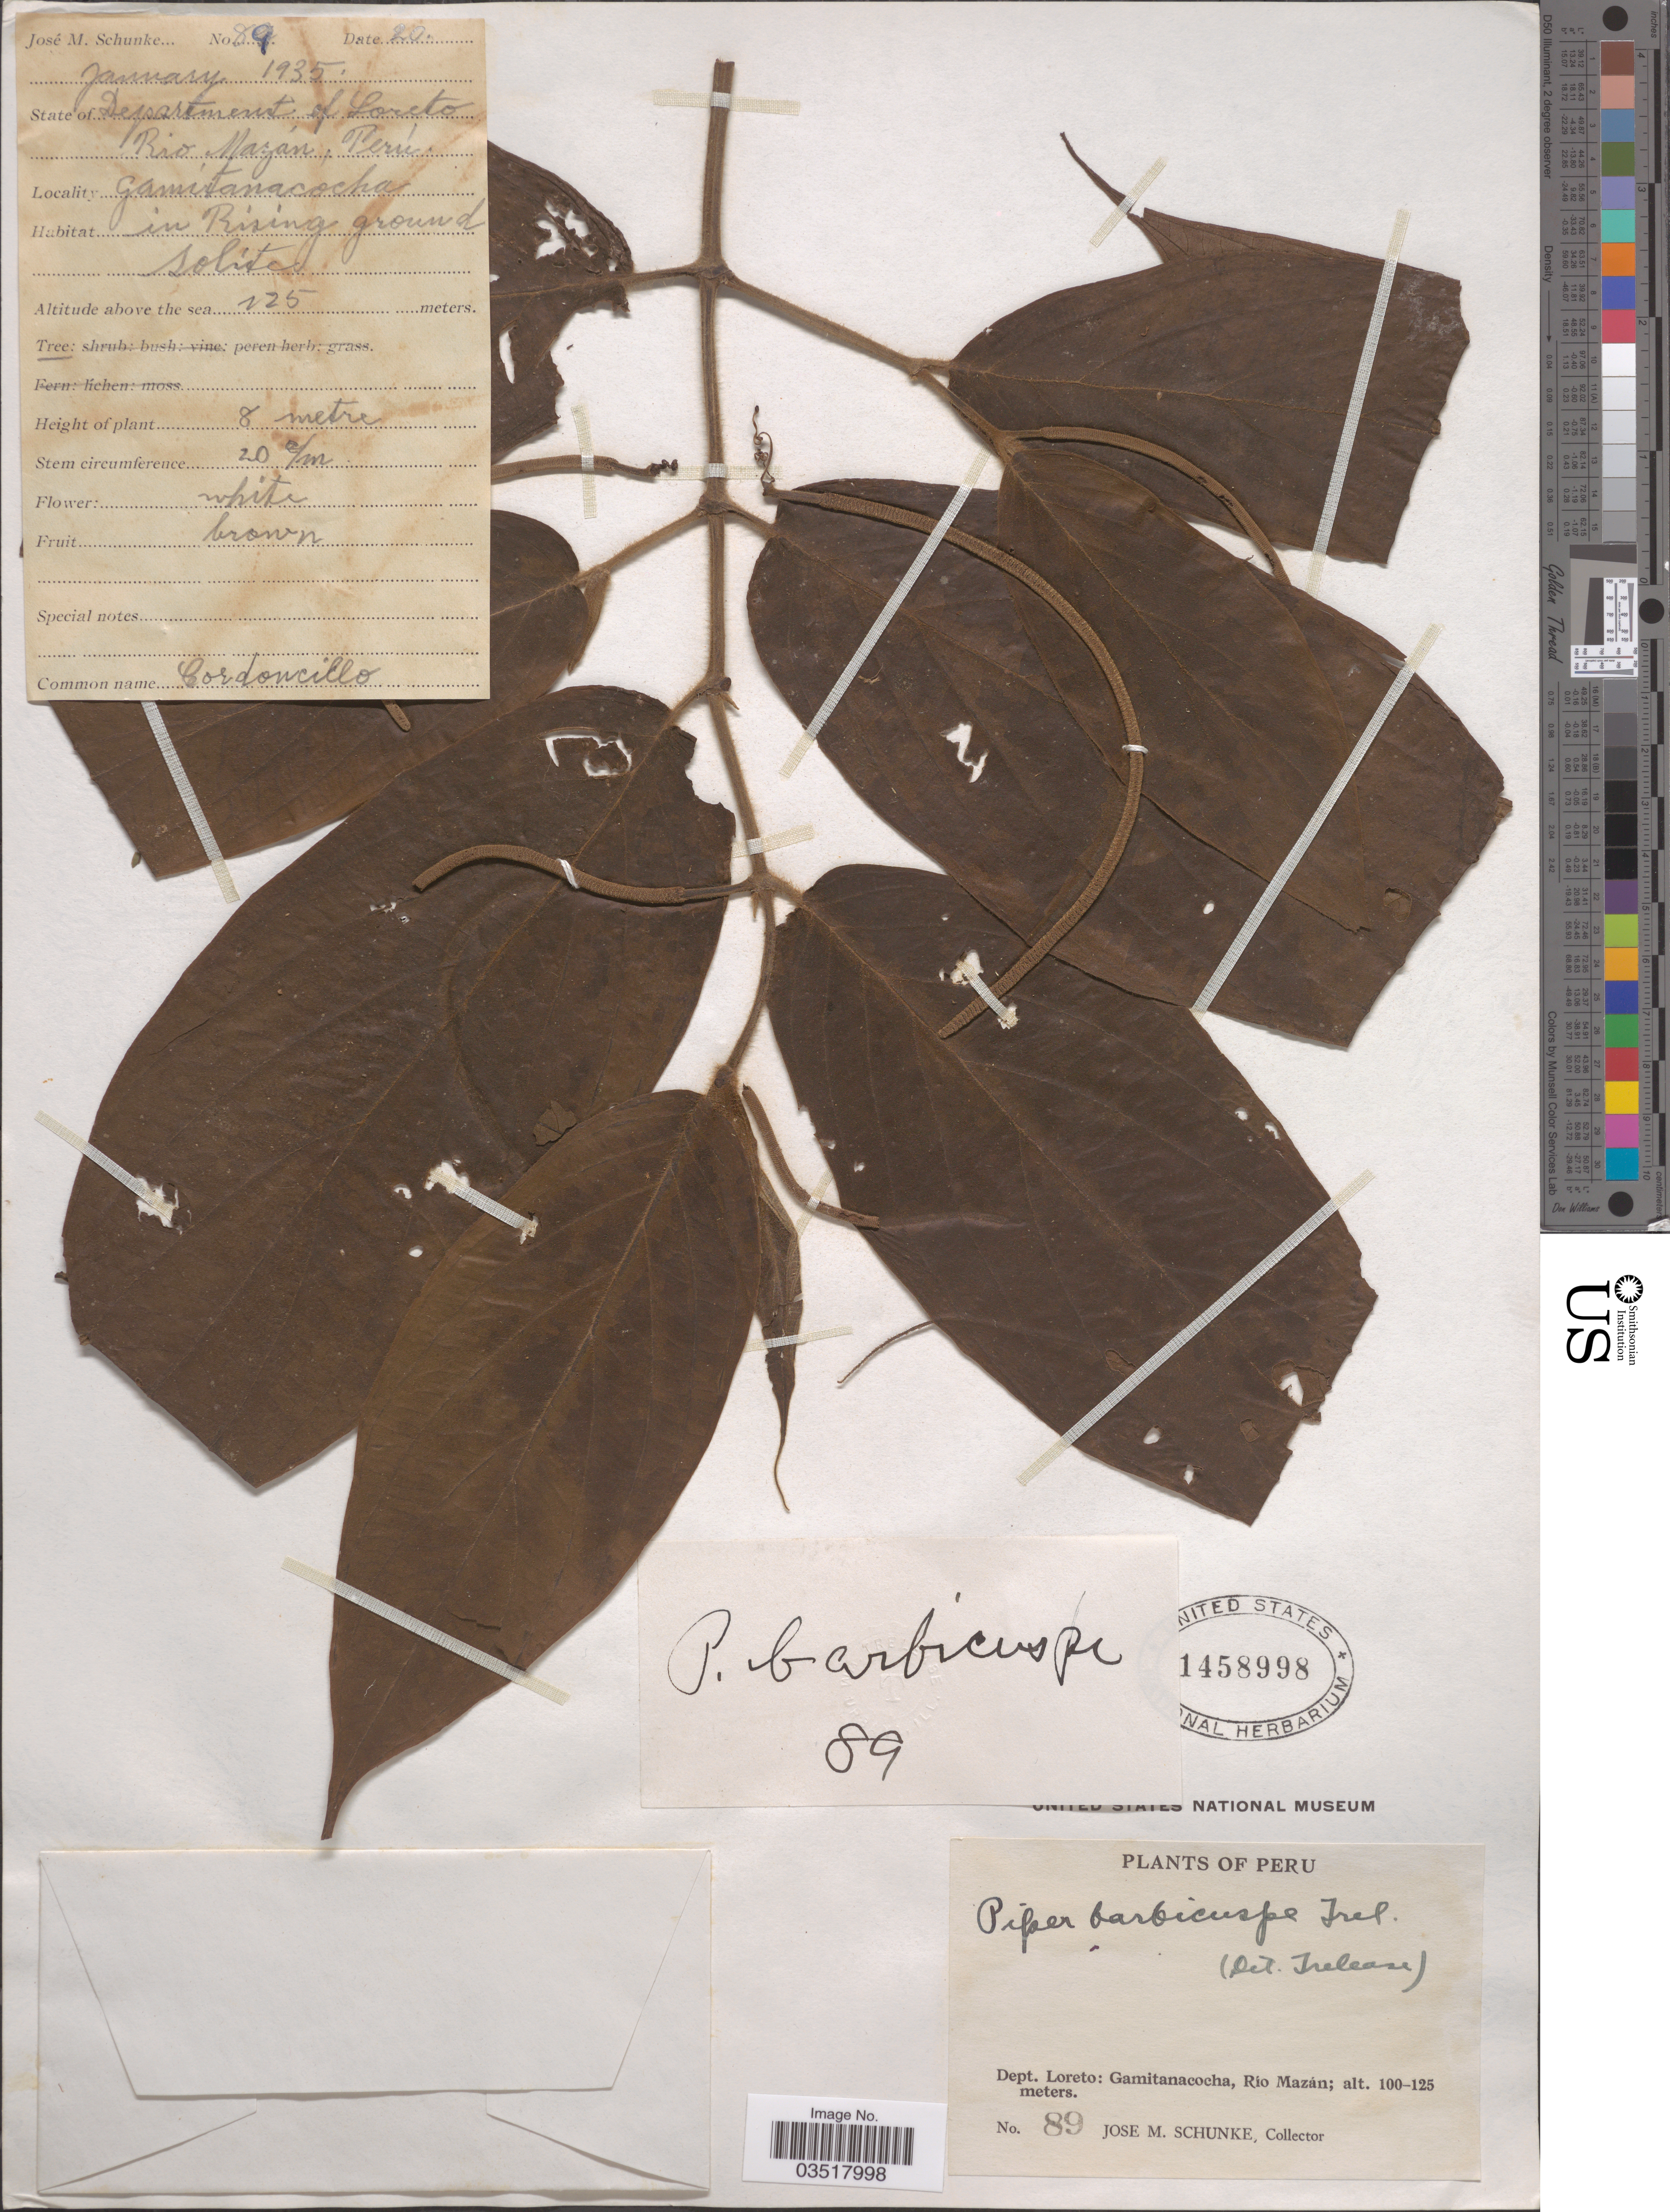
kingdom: Plantae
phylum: Tracheophyta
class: Magnoliopsida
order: Piperales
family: Piperaceae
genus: Piper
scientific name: Piper barbicuspe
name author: Trel. in J.F. Macbr.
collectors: J. M. Schunke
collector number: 89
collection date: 1935-01-20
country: Peru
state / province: Loreto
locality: Dept. Loreto: Gamitanacocha, Río Mazán.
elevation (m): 125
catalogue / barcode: US 1458998